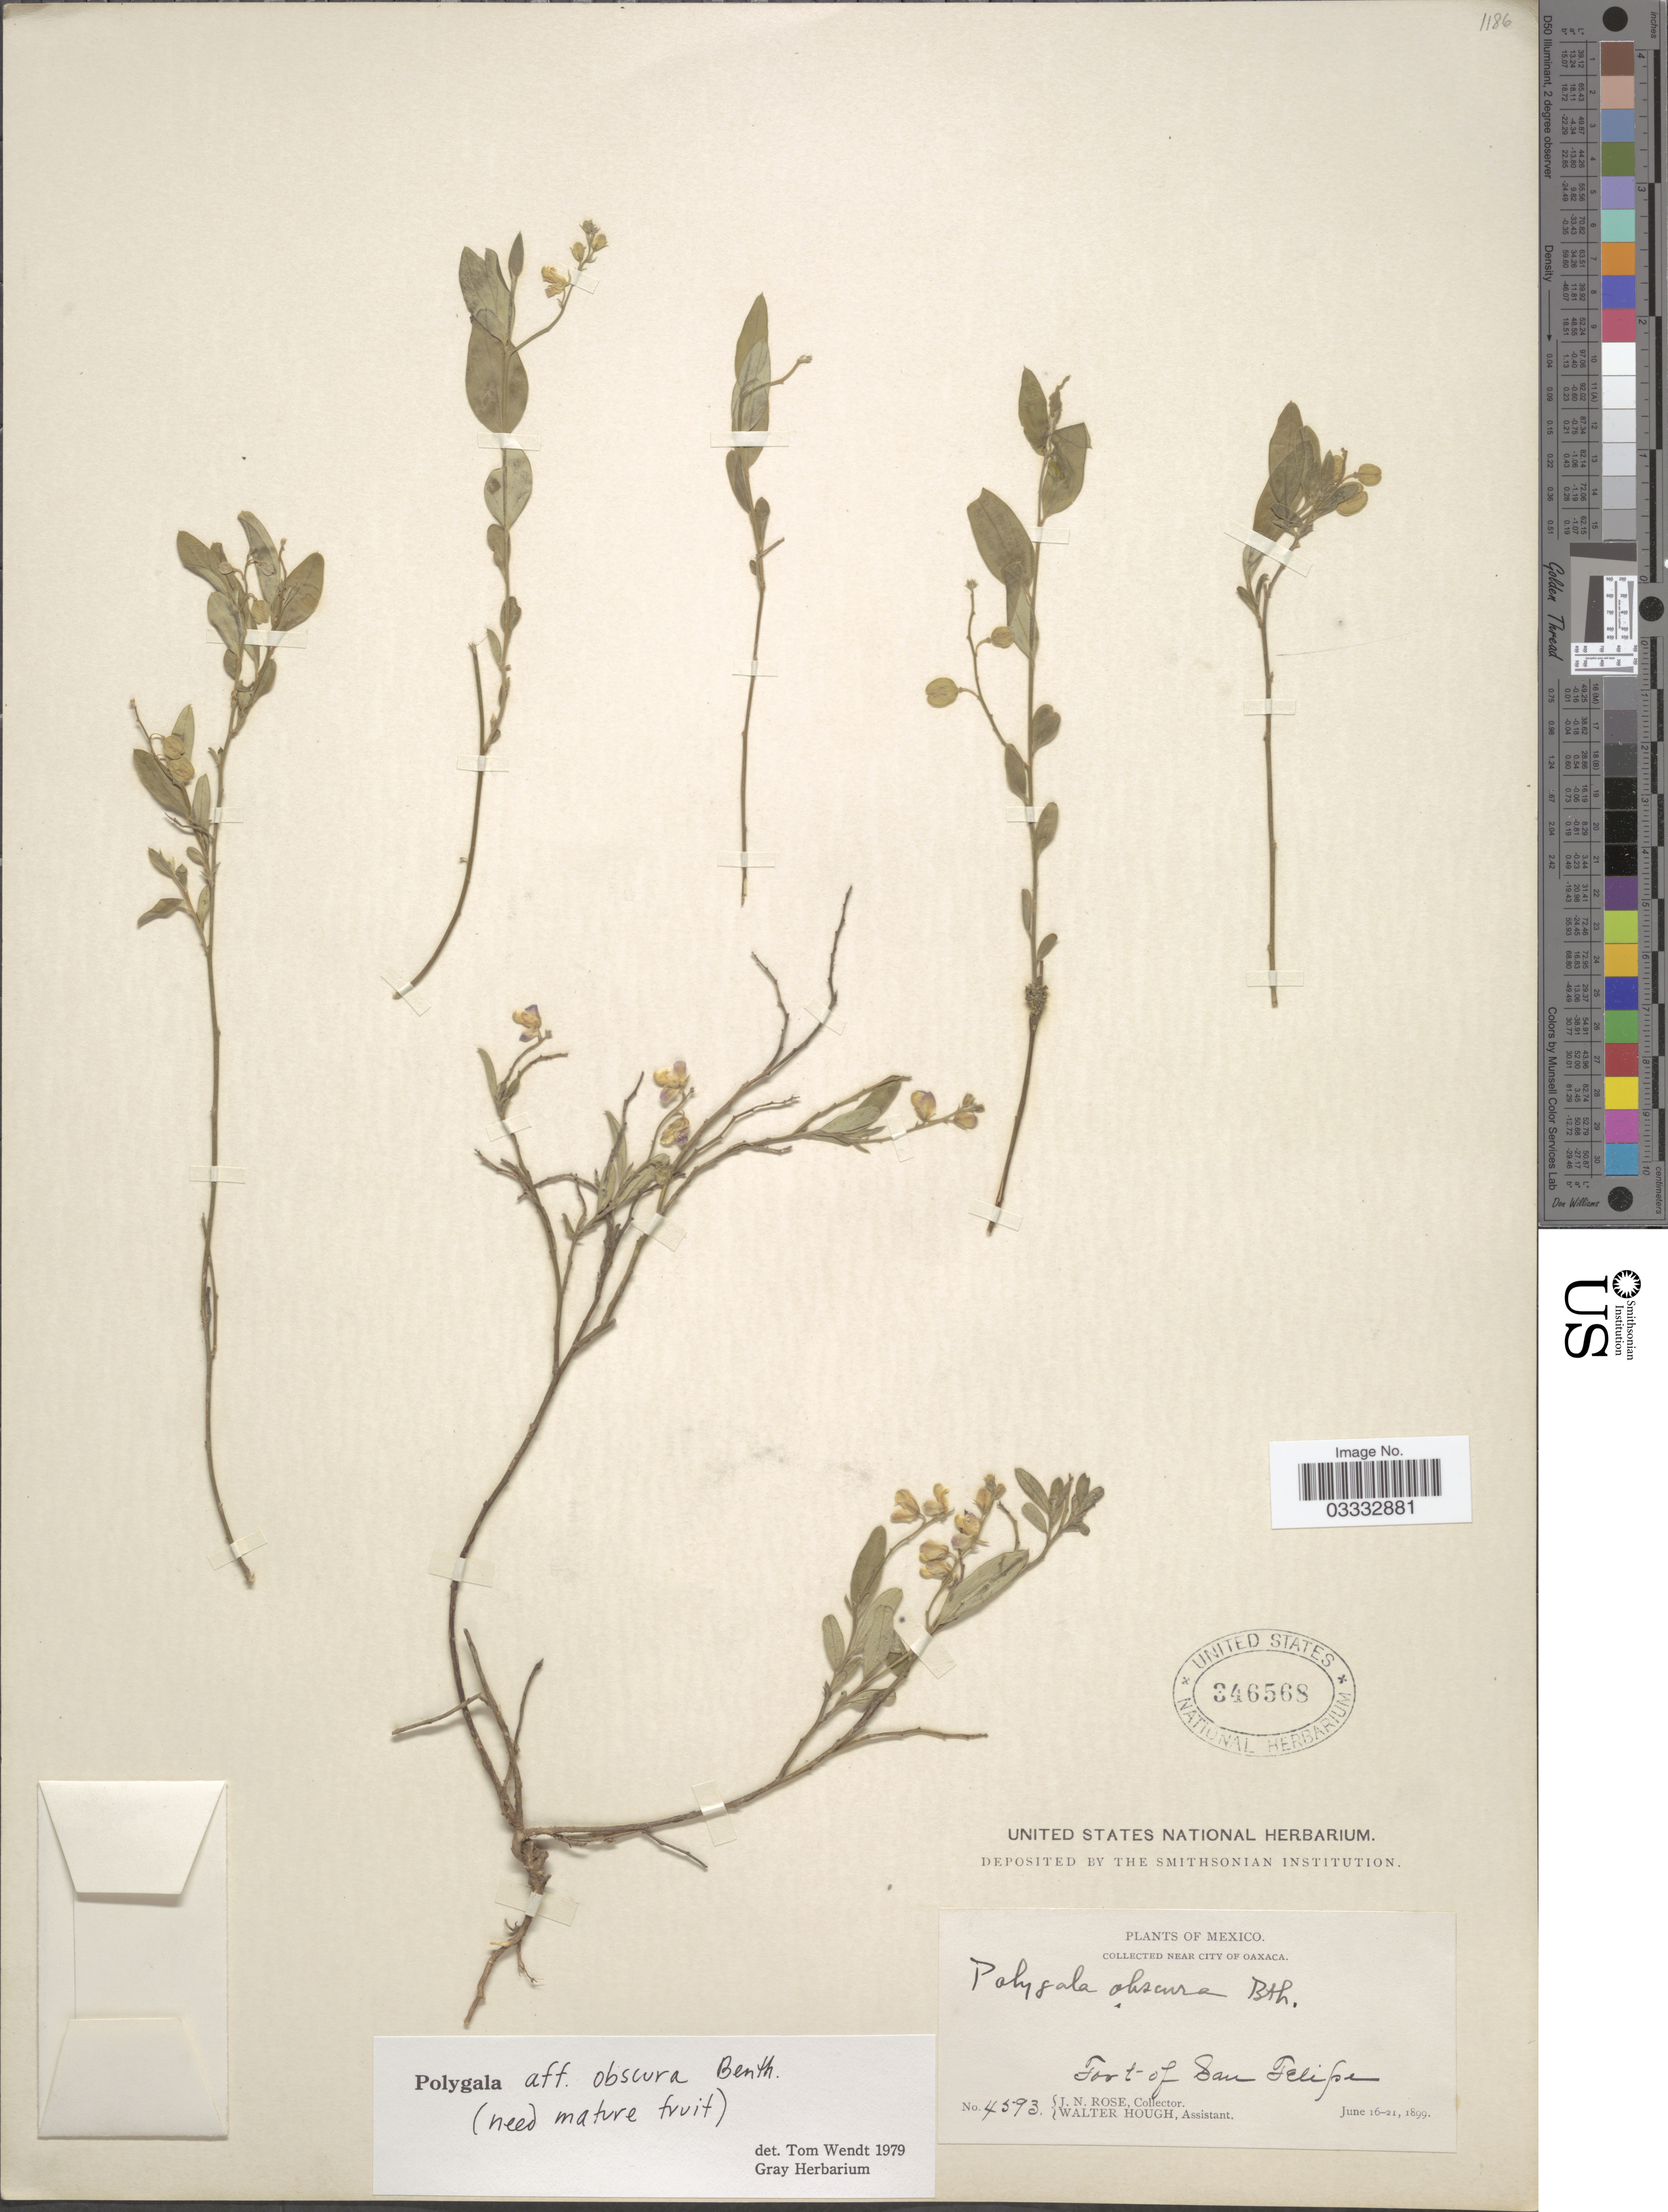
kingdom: Plantae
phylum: Tracheophyta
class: Magnoliopsida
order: Fabales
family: Polygalaceae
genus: Hebecarpa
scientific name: Hebecarpa obscura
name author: (Benth.) J.R. Abbott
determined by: Strong, Mark T., (BOT), Smithsonian Institution - National Museum of Natural History (UNITED STATES)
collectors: J. N. Rose & W. Hough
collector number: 4593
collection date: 1899-06-16/1899-06-21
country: Mexico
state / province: Oaxaca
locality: Near City of Oaxaca. Foot of San Felipe.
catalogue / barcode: US 346568